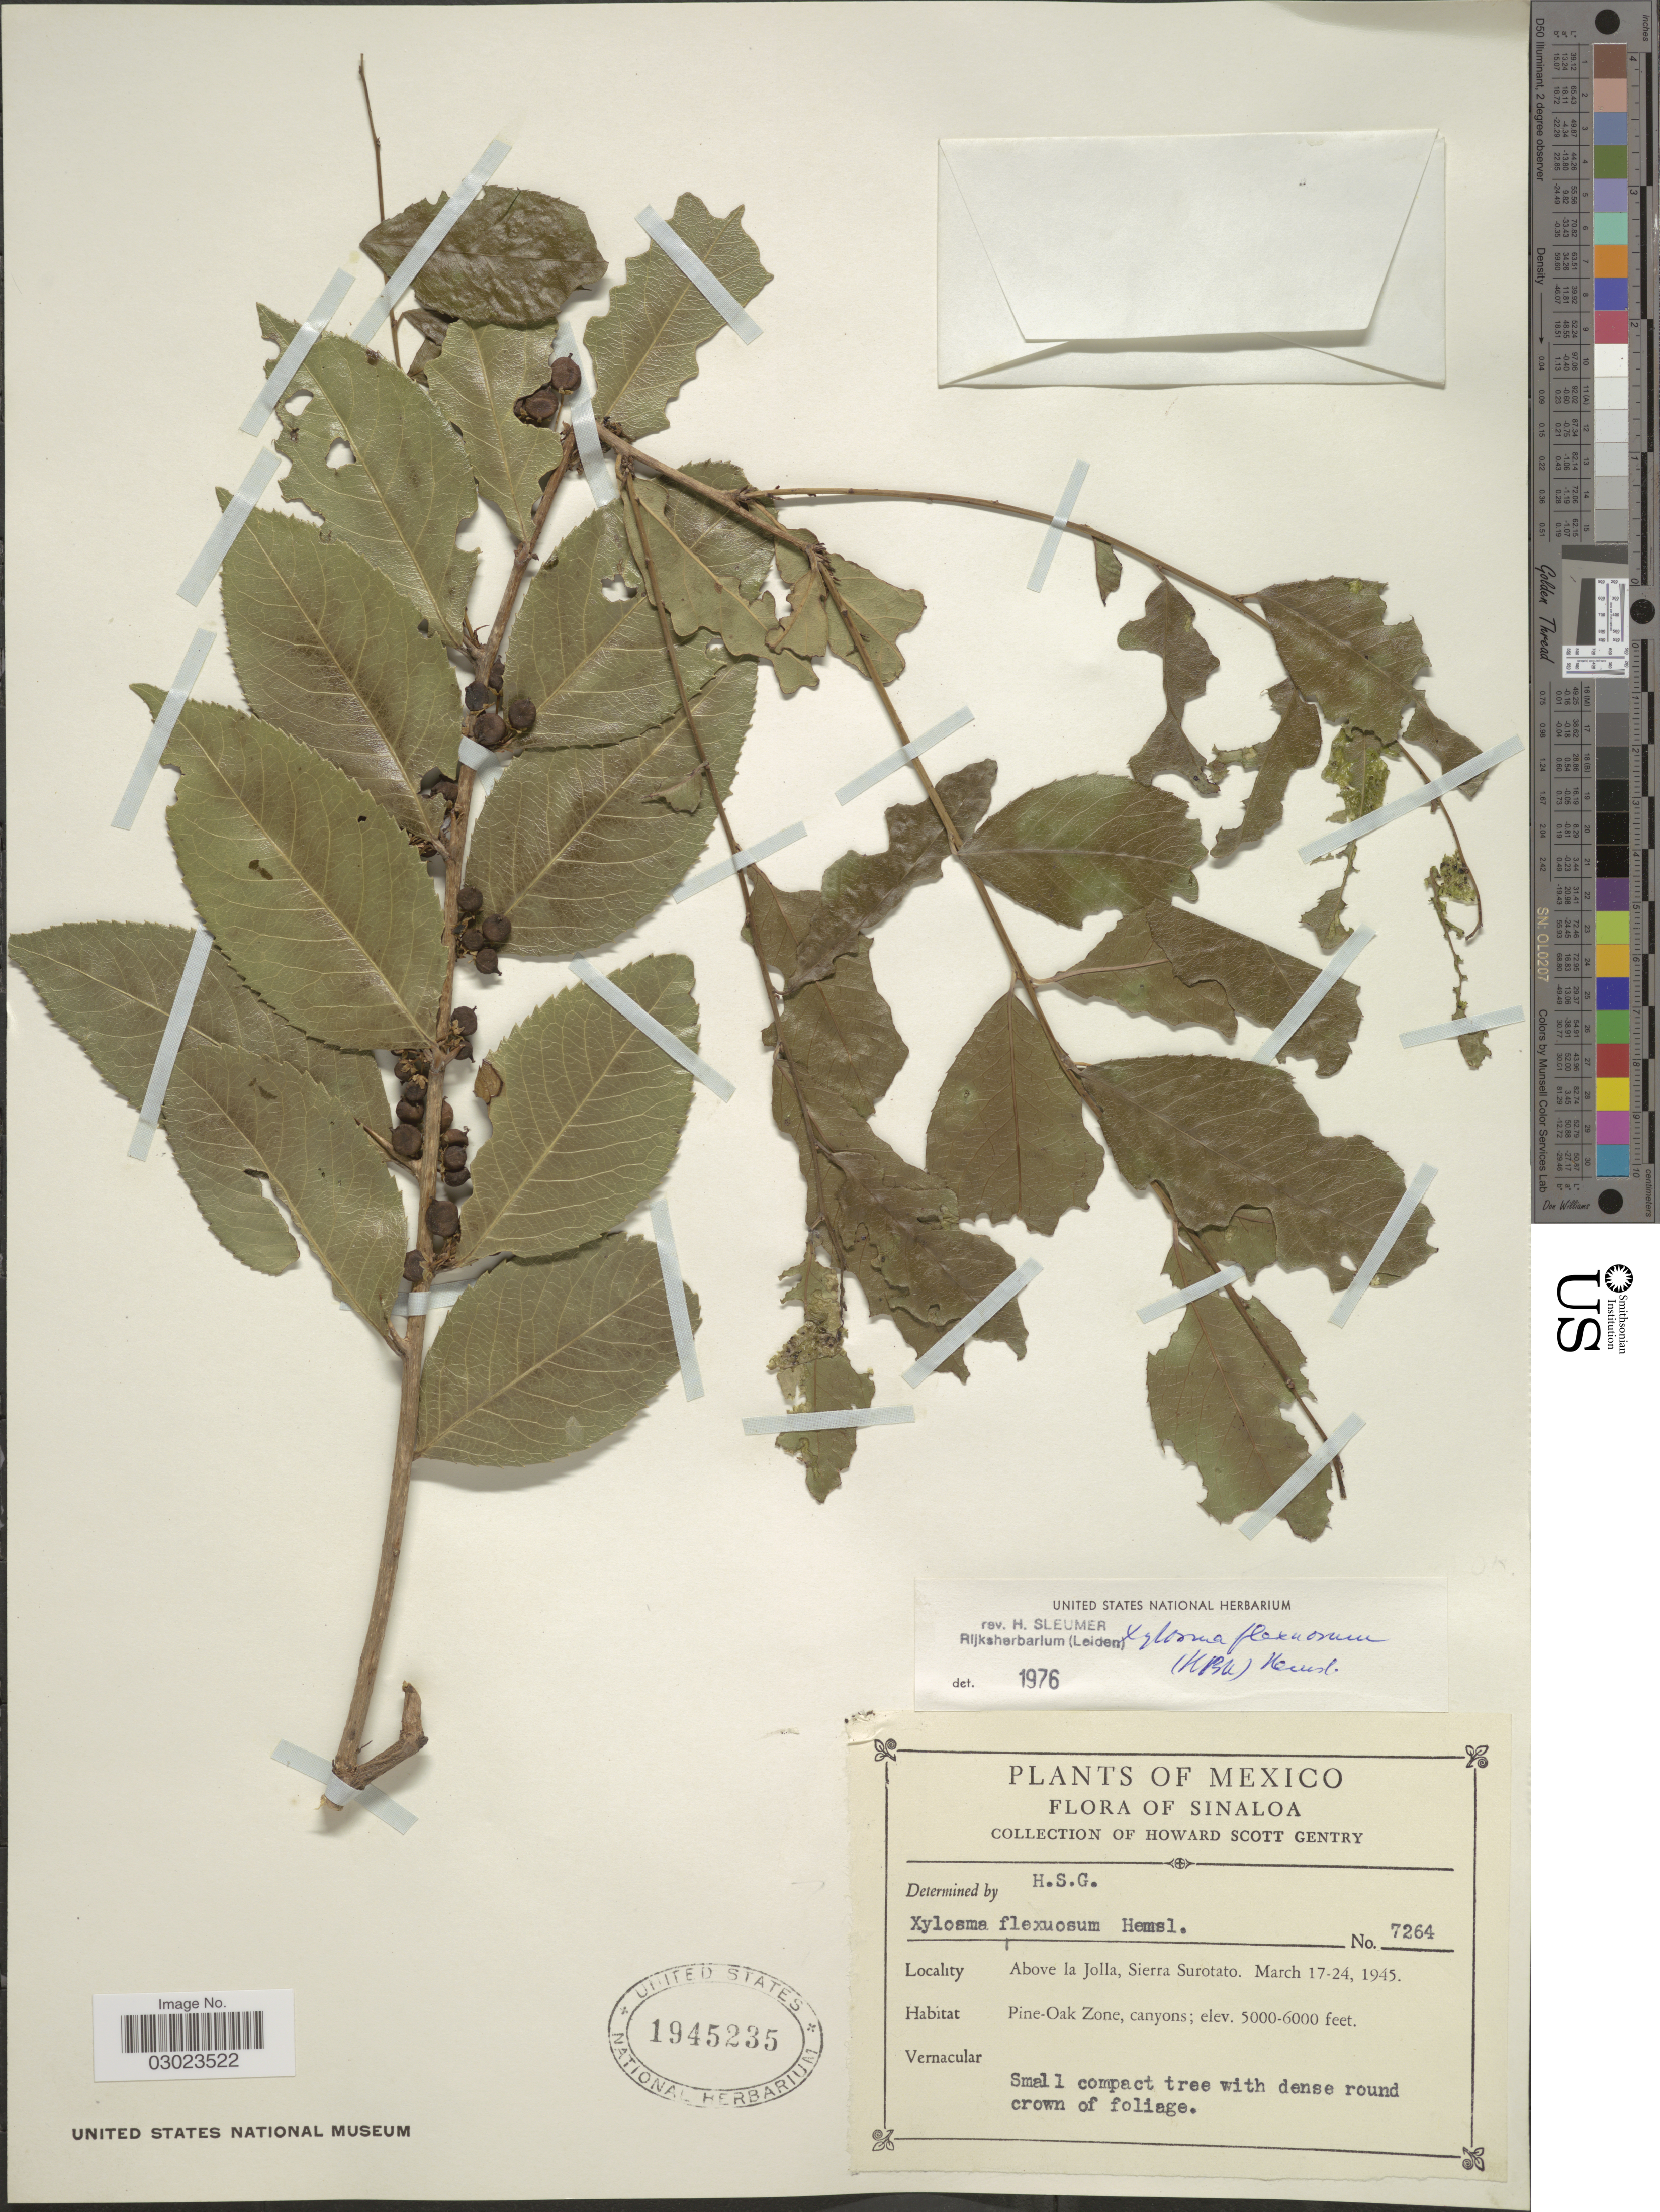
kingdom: Plantae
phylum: Tracheophyta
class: Magnoliopsida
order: Malpighiales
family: Salicaceae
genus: Xylosma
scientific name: Xylosma flexuosa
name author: (Kunth) Hemsl.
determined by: Sleumer, H. O.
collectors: H. S. Gentry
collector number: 7264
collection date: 1945-03-17/1945-03-24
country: Mexico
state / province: Sinaloa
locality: Above La Jolla, Sierra Surotato, Pine-Oak Zone, canyons.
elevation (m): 1524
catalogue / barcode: US 1945235